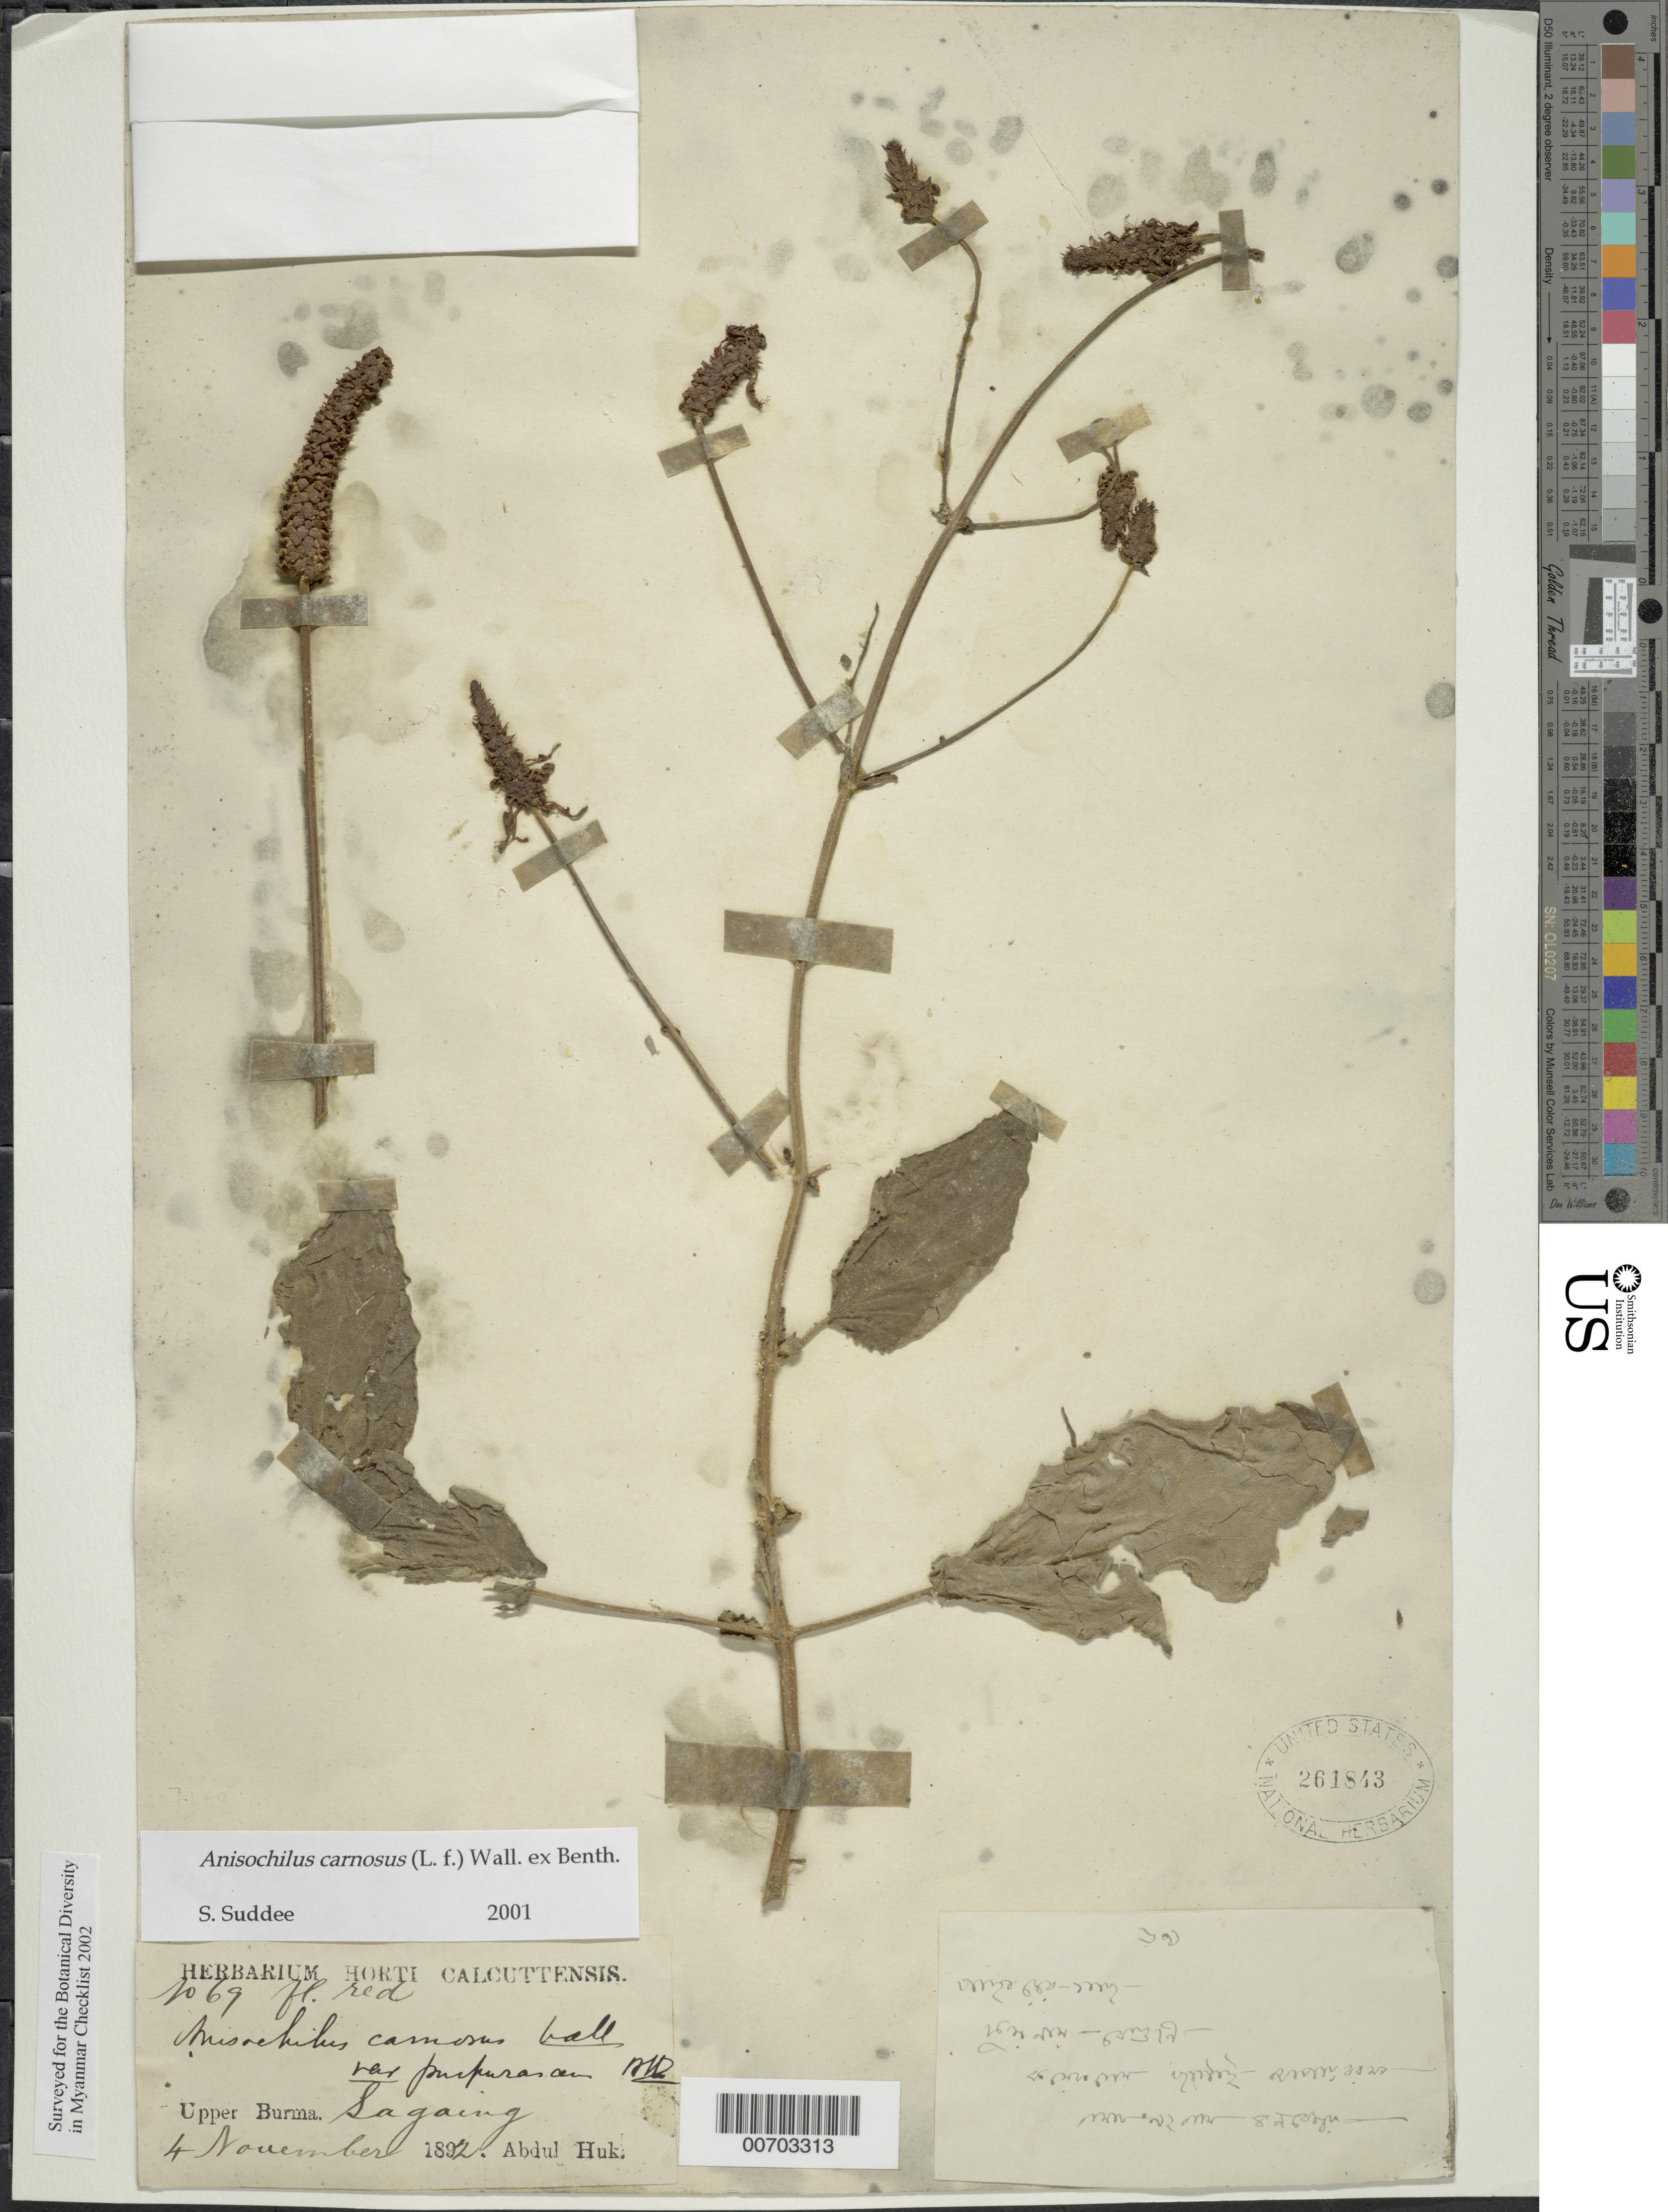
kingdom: Plantae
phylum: Tracheophyta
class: Magnoliopsida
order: Lamiales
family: Lamiaceae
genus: Anisochilus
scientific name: Anisochilus carnosus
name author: (L. f.) Wall. ex Benth.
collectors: A. Huk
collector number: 69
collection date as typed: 04 Nov 1892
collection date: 1892-11-04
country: Myanmar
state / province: Sagaing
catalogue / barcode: US 261843